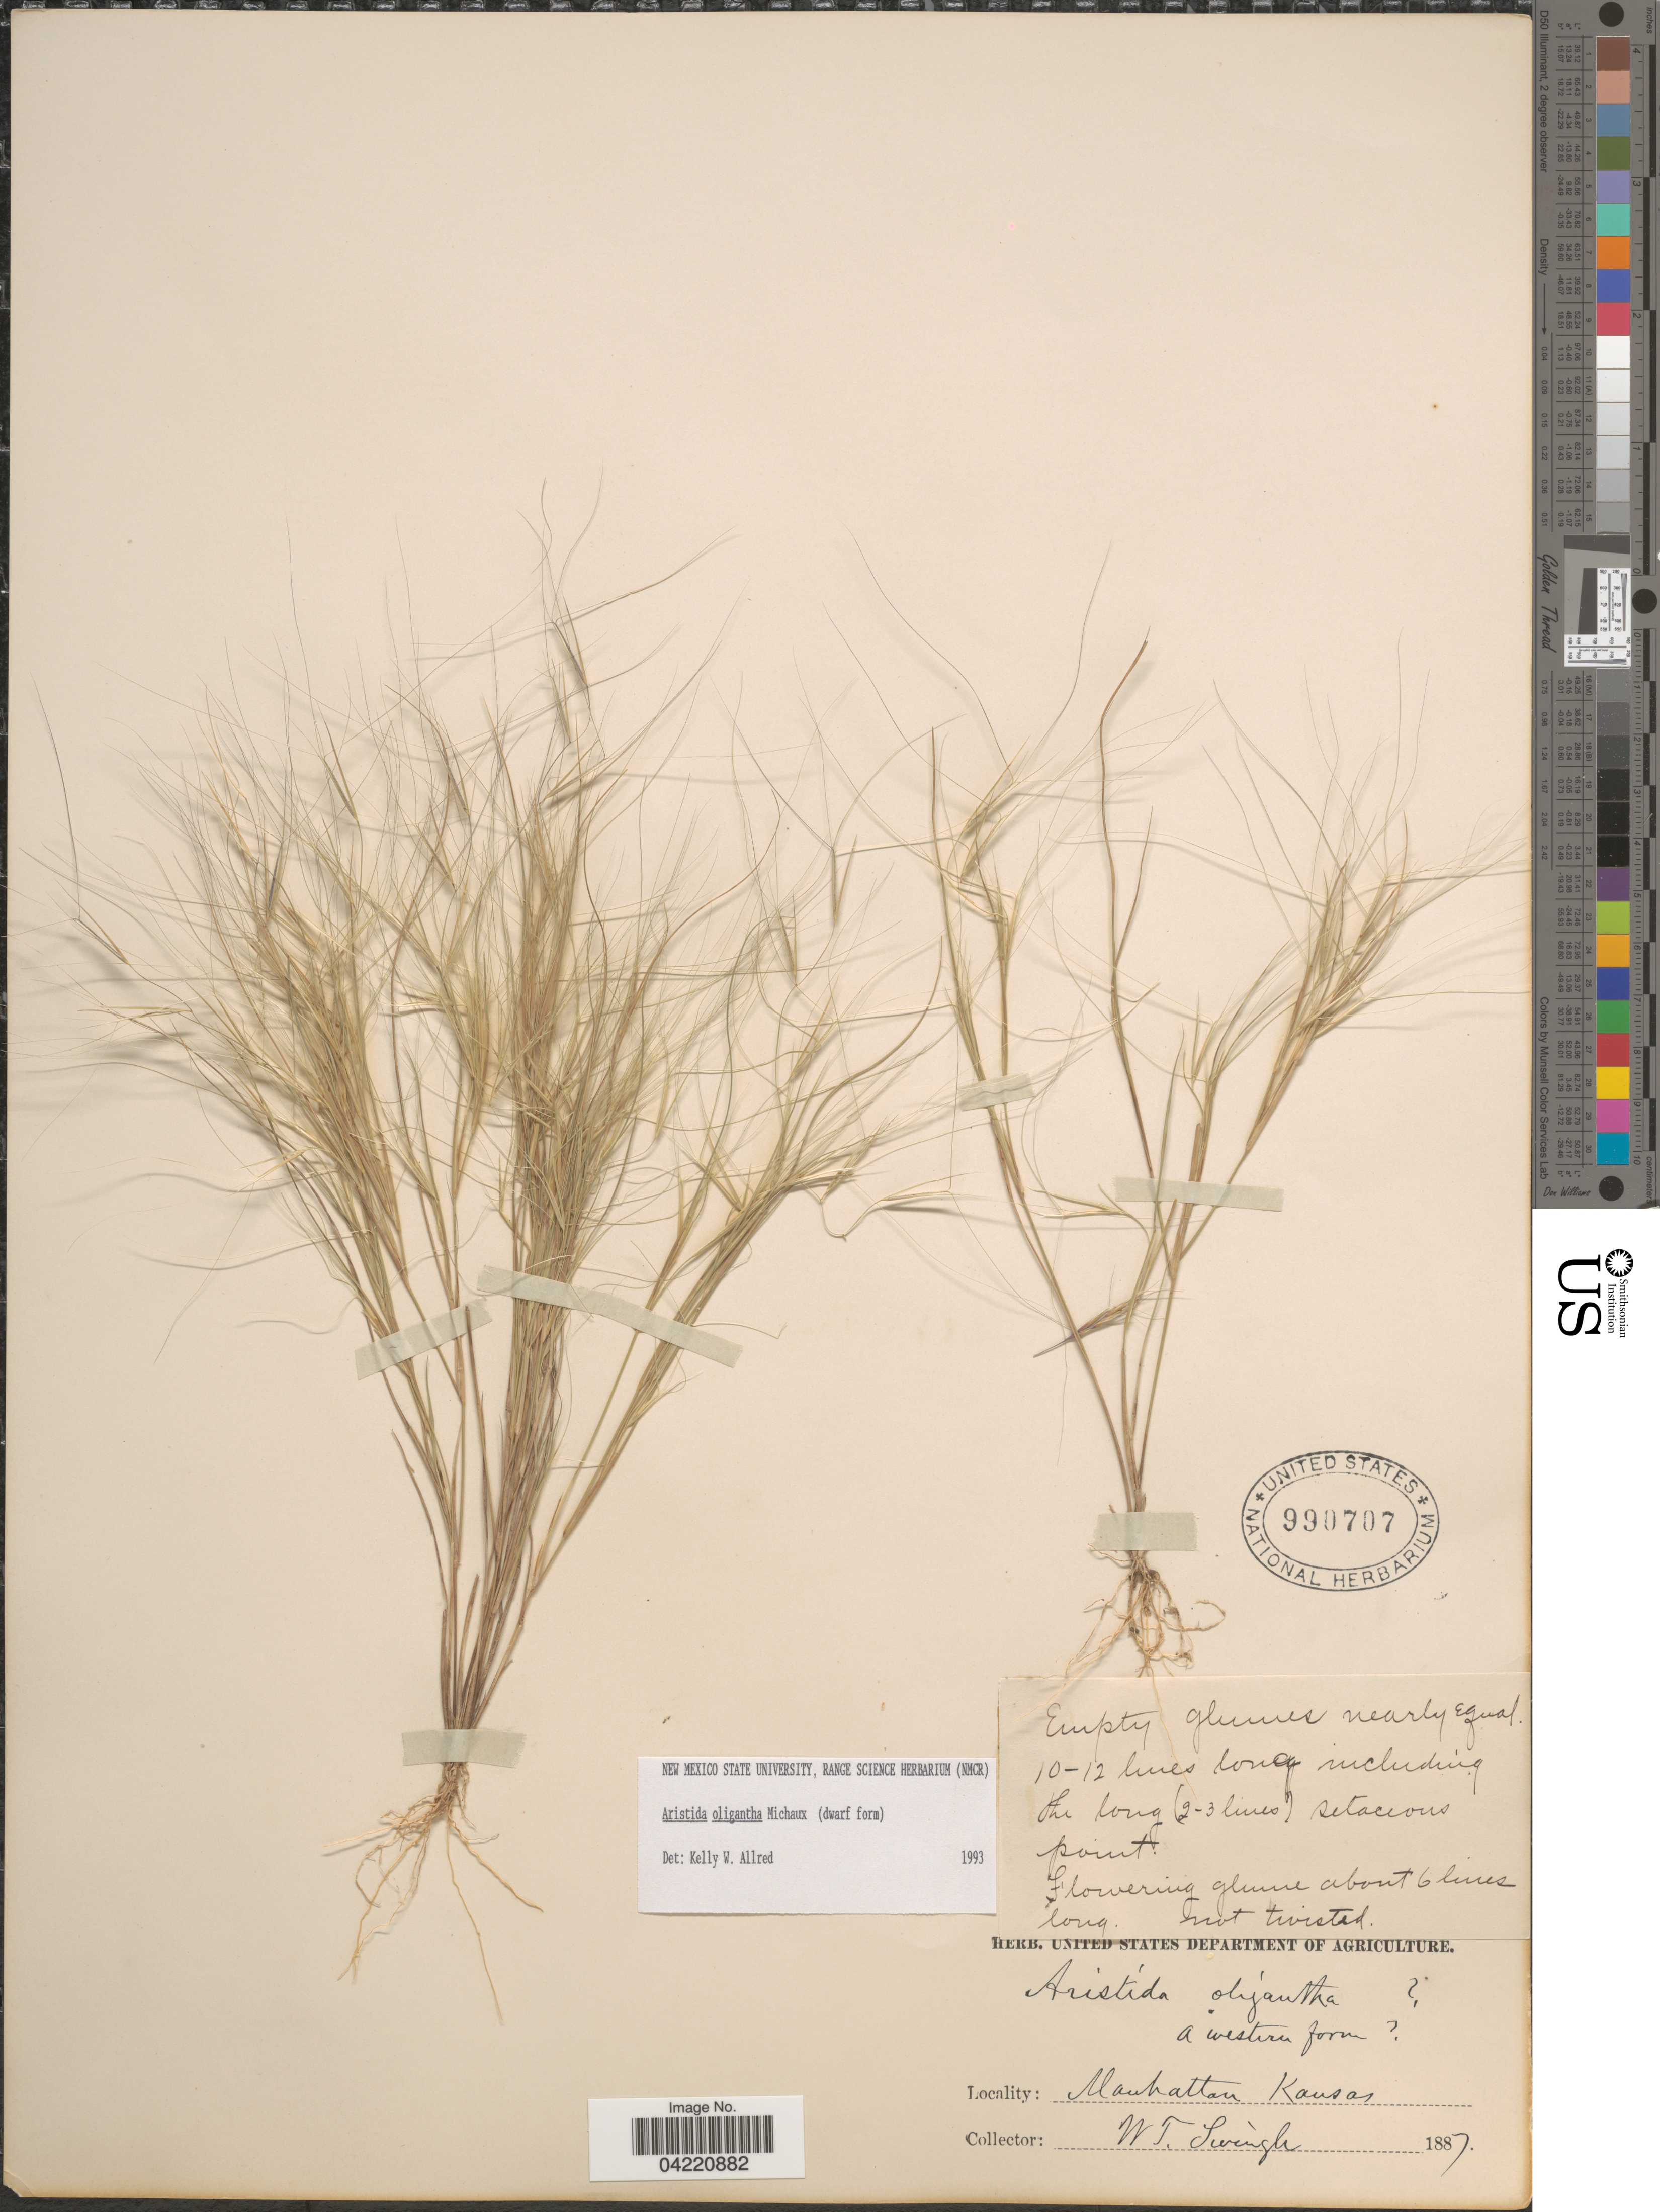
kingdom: Plantae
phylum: Tracheophyta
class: Liliopsida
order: Poales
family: Poaceae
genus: Aristida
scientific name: Aristida oligantha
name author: Michx.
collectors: W. T. Swingle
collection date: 1887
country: United States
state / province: Kansas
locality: Manhattan.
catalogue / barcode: US 990707